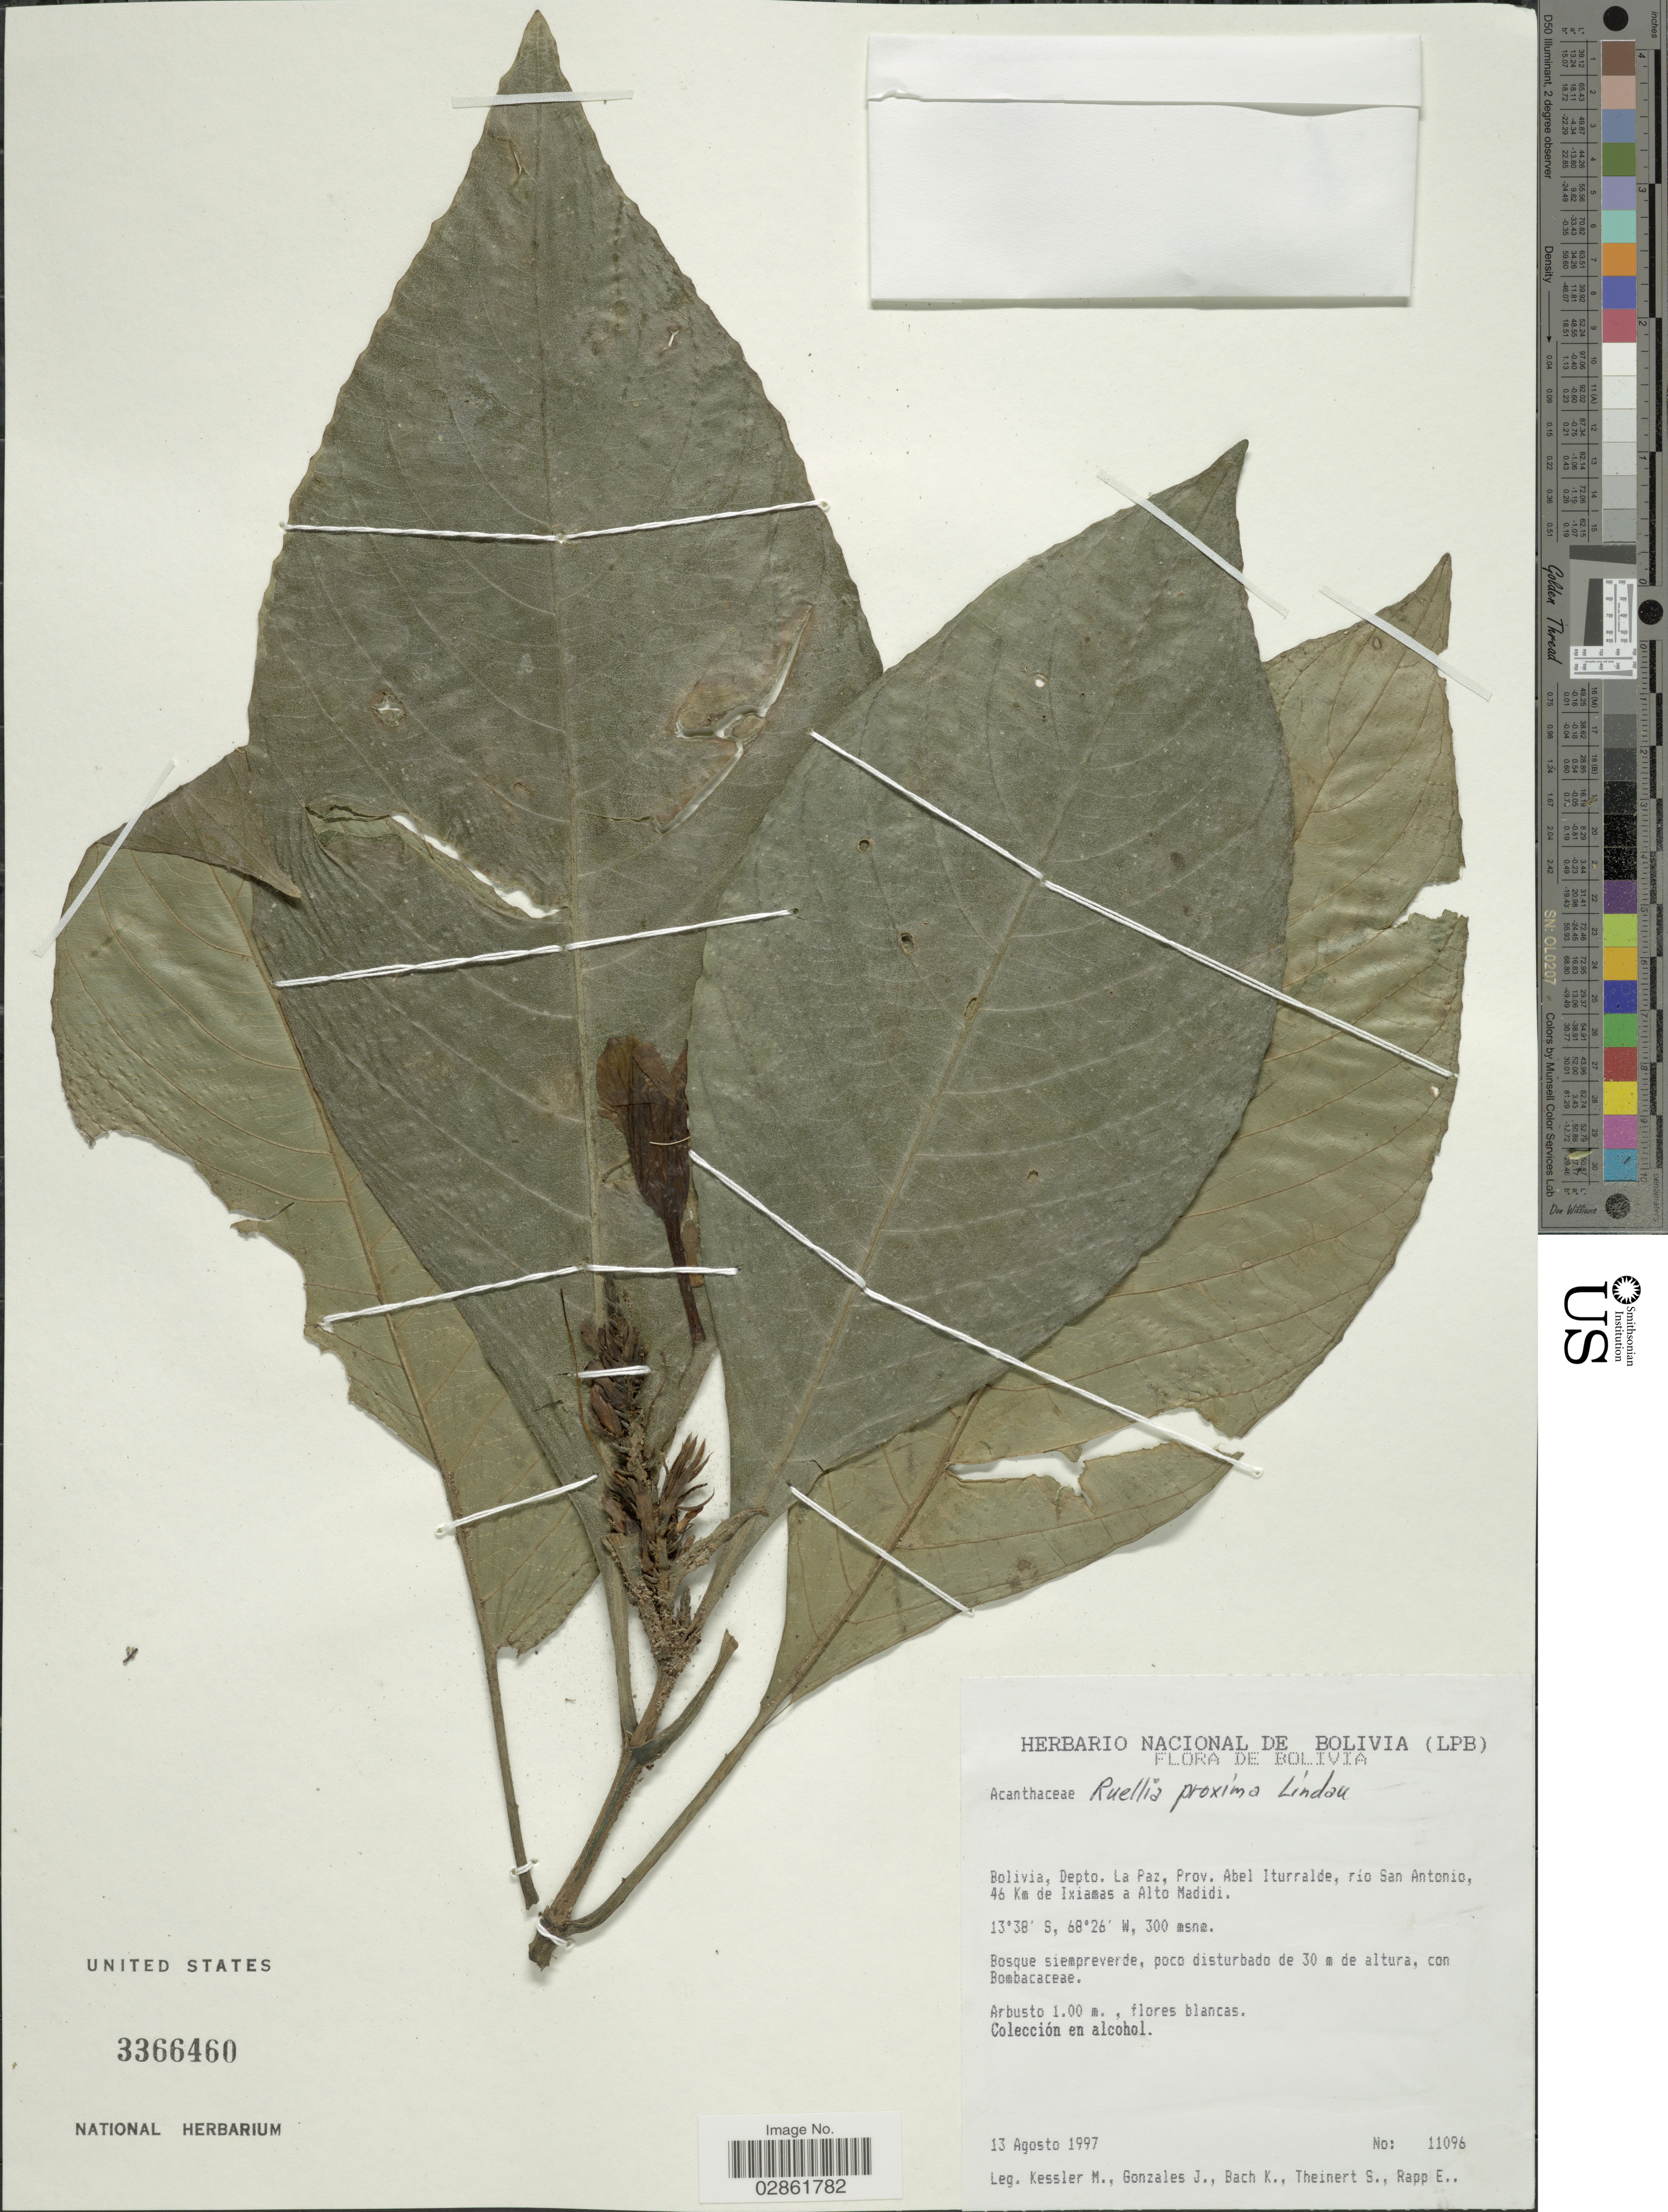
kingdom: Plantae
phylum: Tracheophyta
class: Magnoliopsida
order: Lamiales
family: Acanthaceae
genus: Ruellia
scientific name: Ruellia proxima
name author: Lindau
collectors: M. Kessler, J. Gonzales, K. Bach, S. Theinert & E. Rapp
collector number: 11096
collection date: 1997-08-13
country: Bolivia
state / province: La Paz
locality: Depto. La Paz, Prov. Abel Iturralde, rio San Antonio, 46 Km de Ixiamas a Alto Madidi.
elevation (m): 300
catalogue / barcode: US 3366460